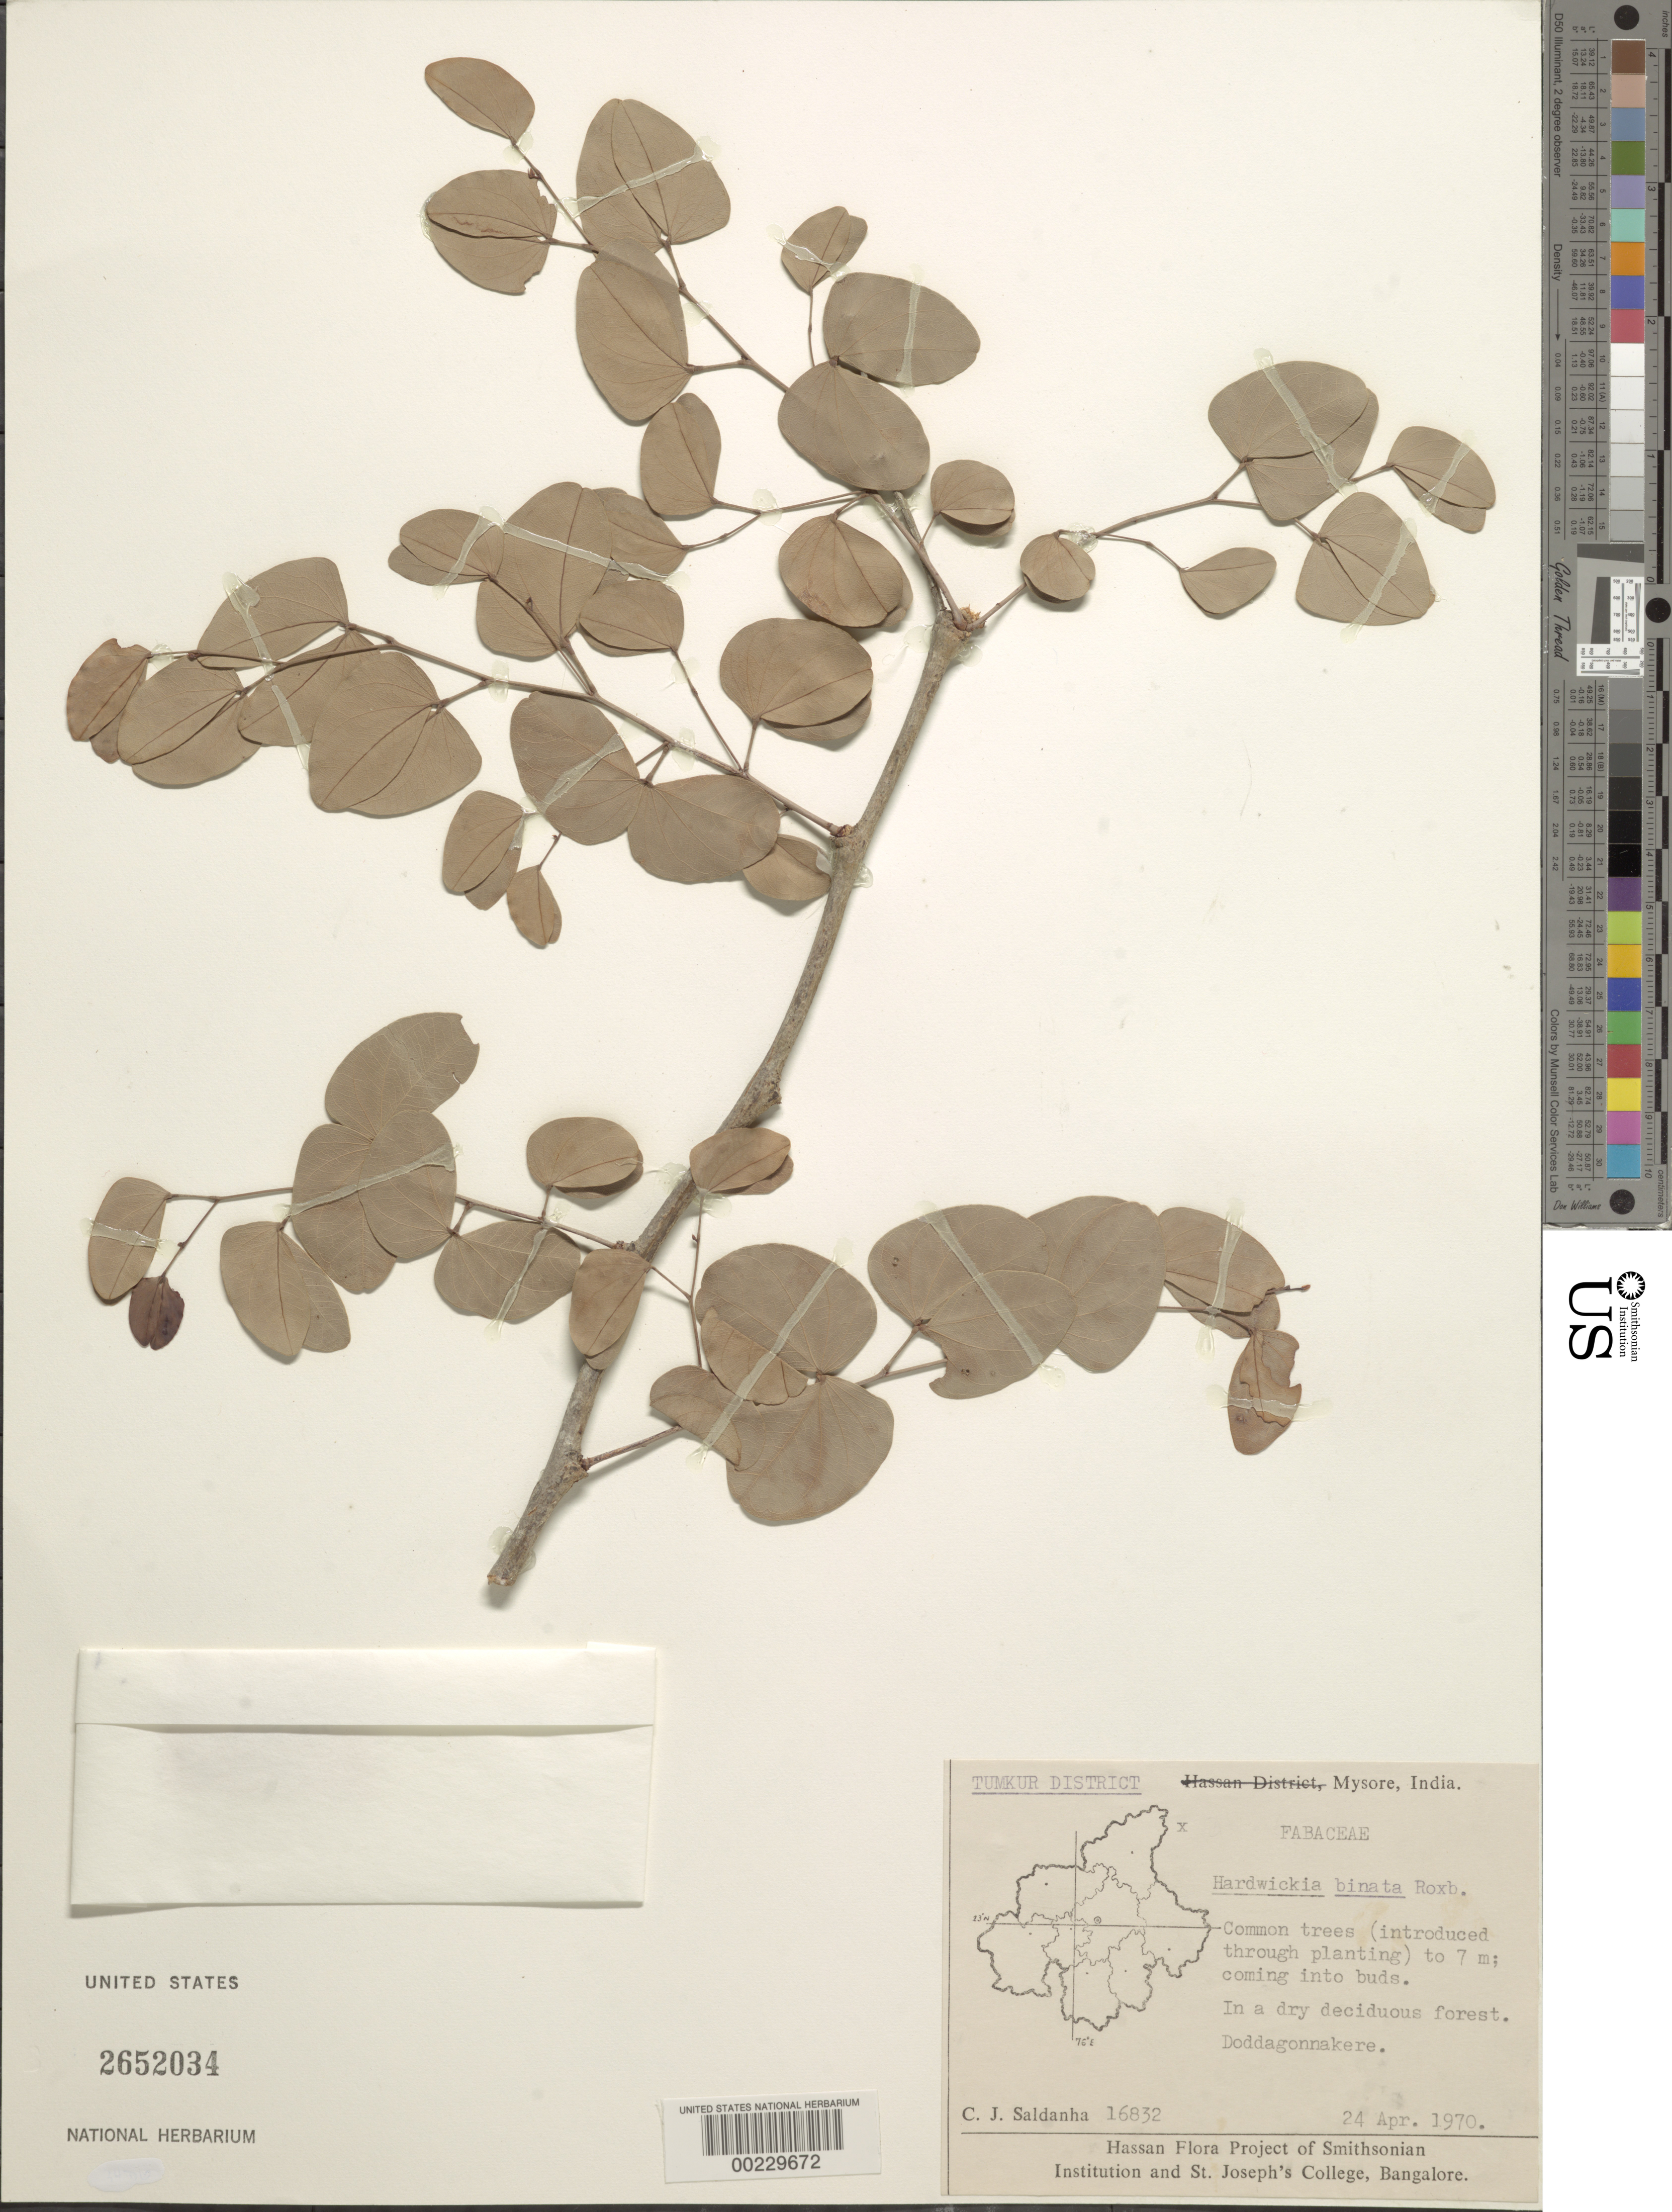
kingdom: Plantae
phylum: Tracheophyta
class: Magnoliopsida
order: Fabales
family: Fabaceae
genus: Hardwickia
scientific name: Hardwickia binata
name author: Roxb.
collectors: C. J. Saldanha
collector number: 16832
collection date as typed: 24 Apr 1970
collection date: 1970-04-24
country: India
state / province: Karnataka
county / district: Tumkur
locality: Doddagonnakere, mysore state [mysore state = karnataka.]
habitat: Dry deciduous forest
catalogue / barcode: US 2652034